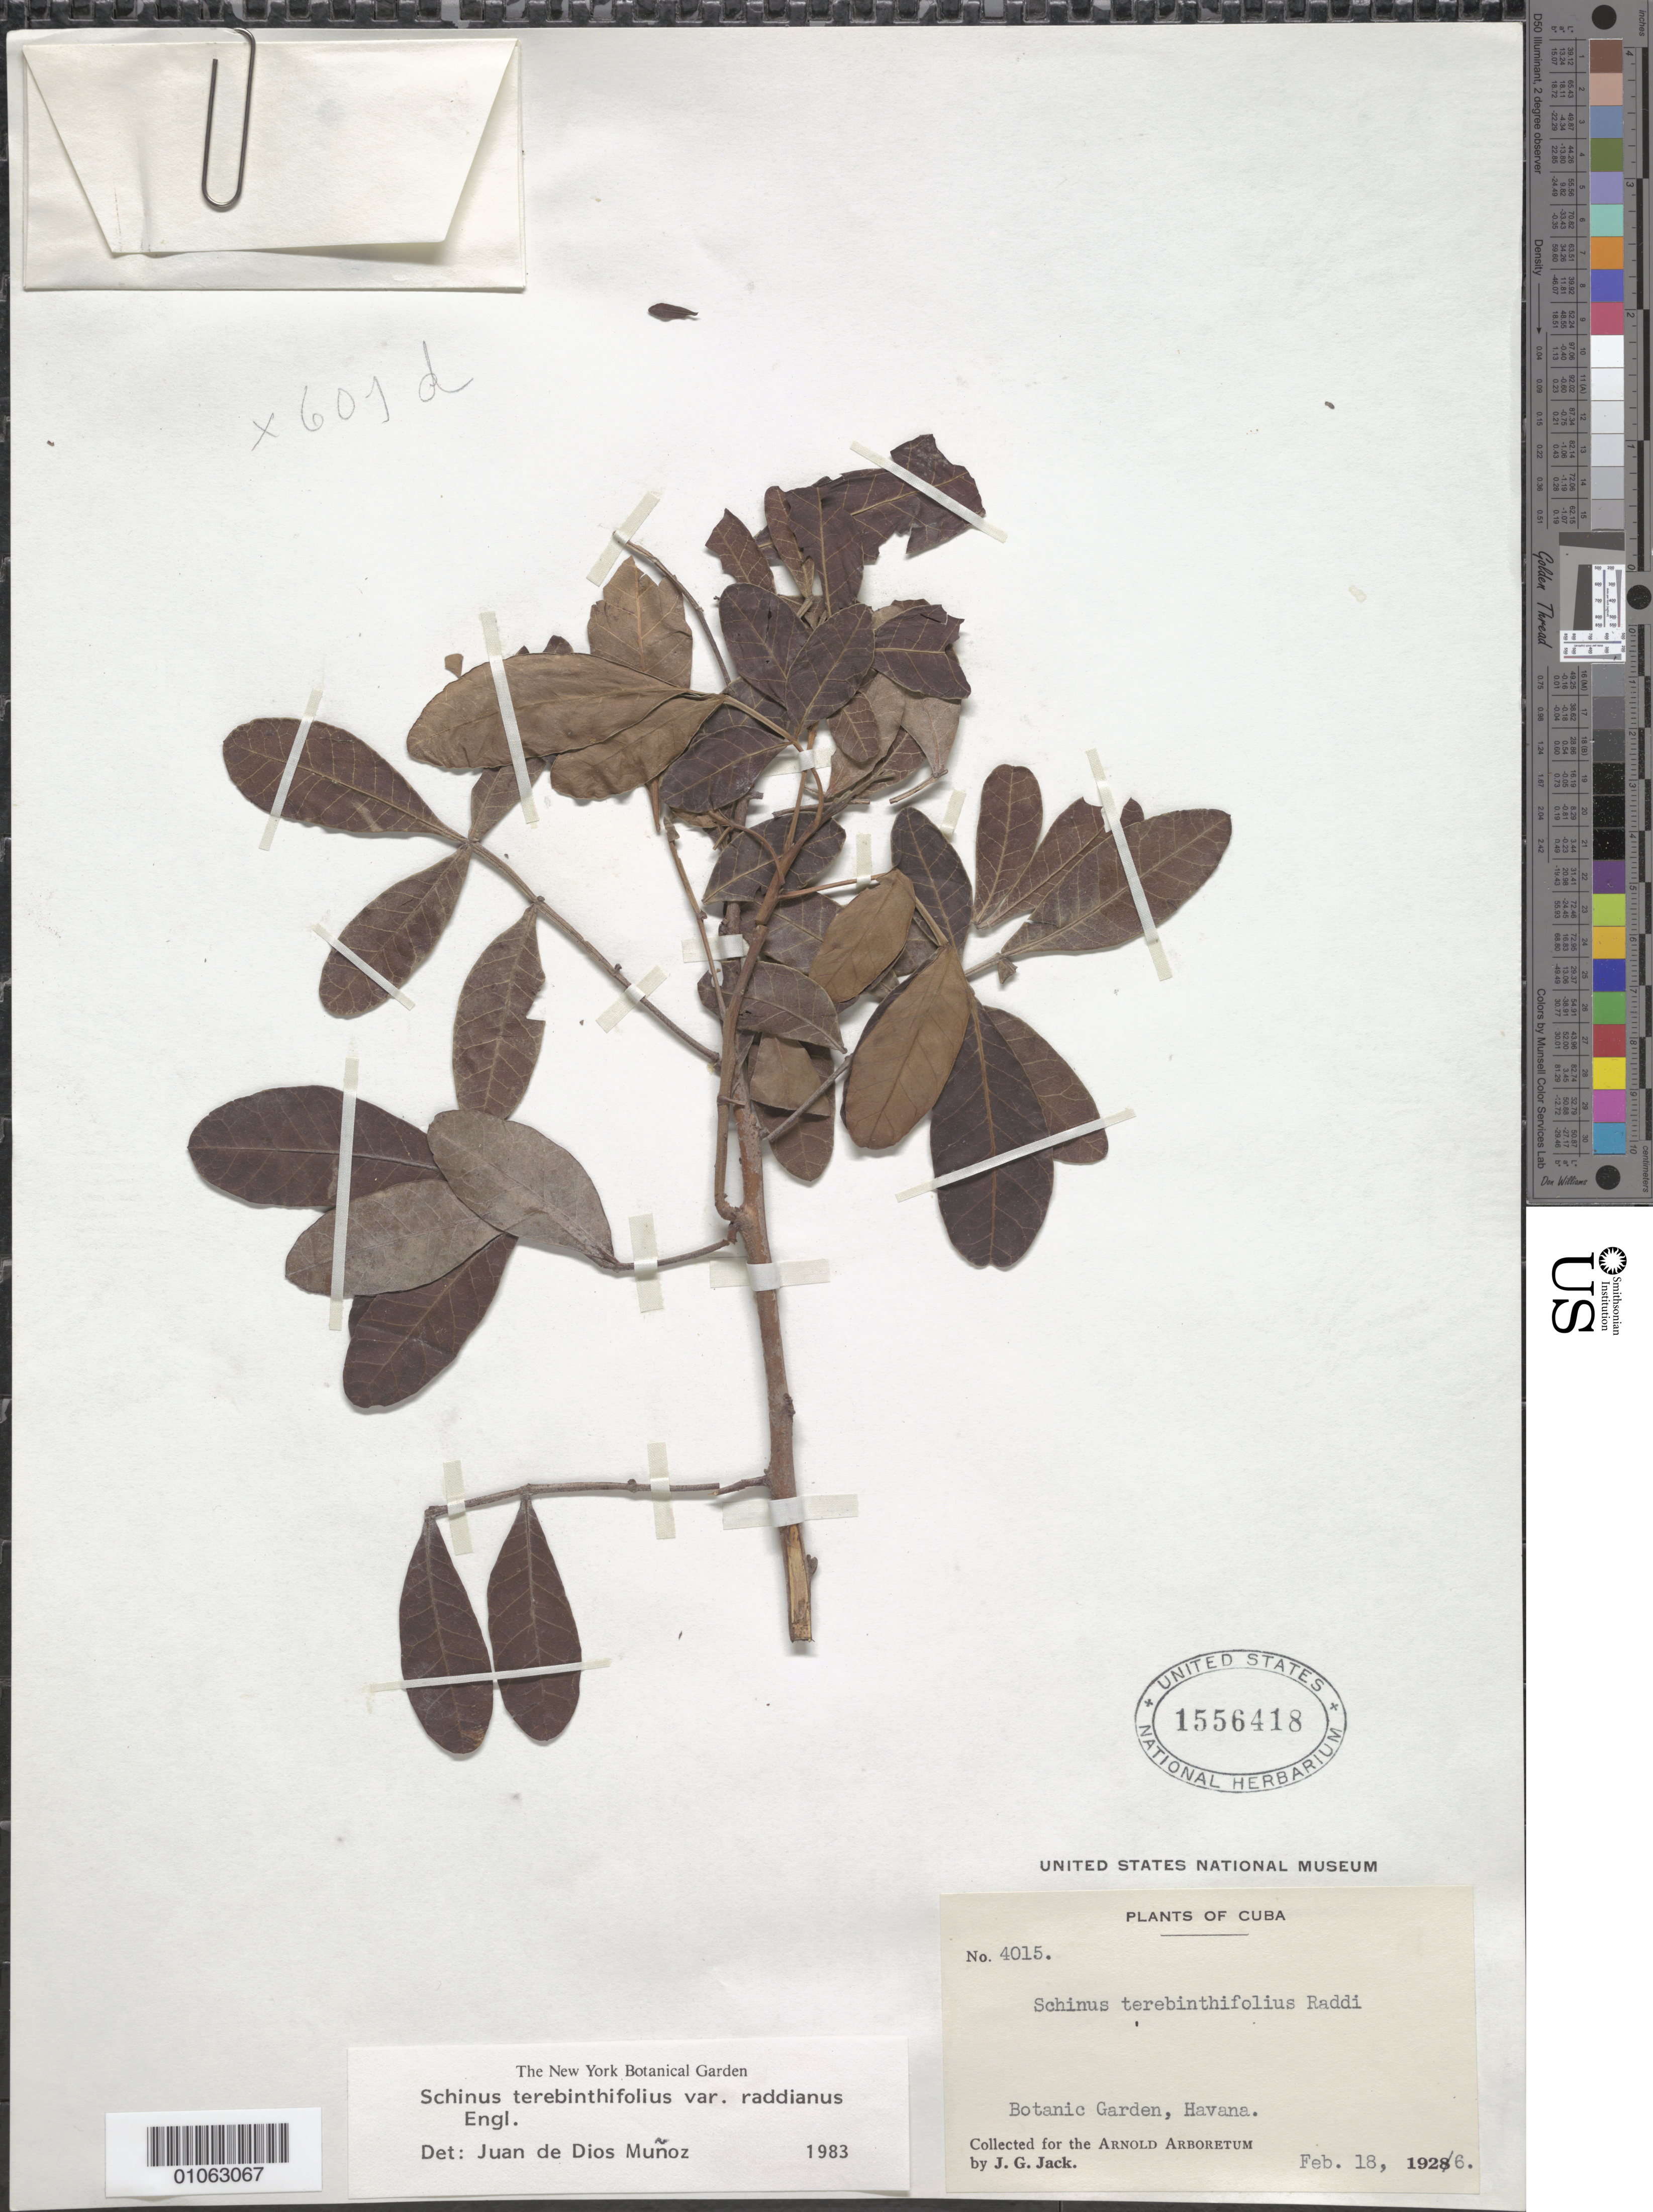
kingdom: Plantae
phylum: Tracheophyta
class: Magnoliopsida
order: Sapindales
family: Anacardiaceae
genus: Schinus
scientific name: Schinus terebinthifolia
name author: Raddi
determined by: Mitchell, J. D.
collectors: J. G. Jack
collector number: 4015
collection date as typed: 18 Feb 1926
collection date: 1926-02-18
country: Cuba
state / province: La Habana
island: Cuba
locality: Botanic garden, La Habana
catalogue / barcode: US 1556418